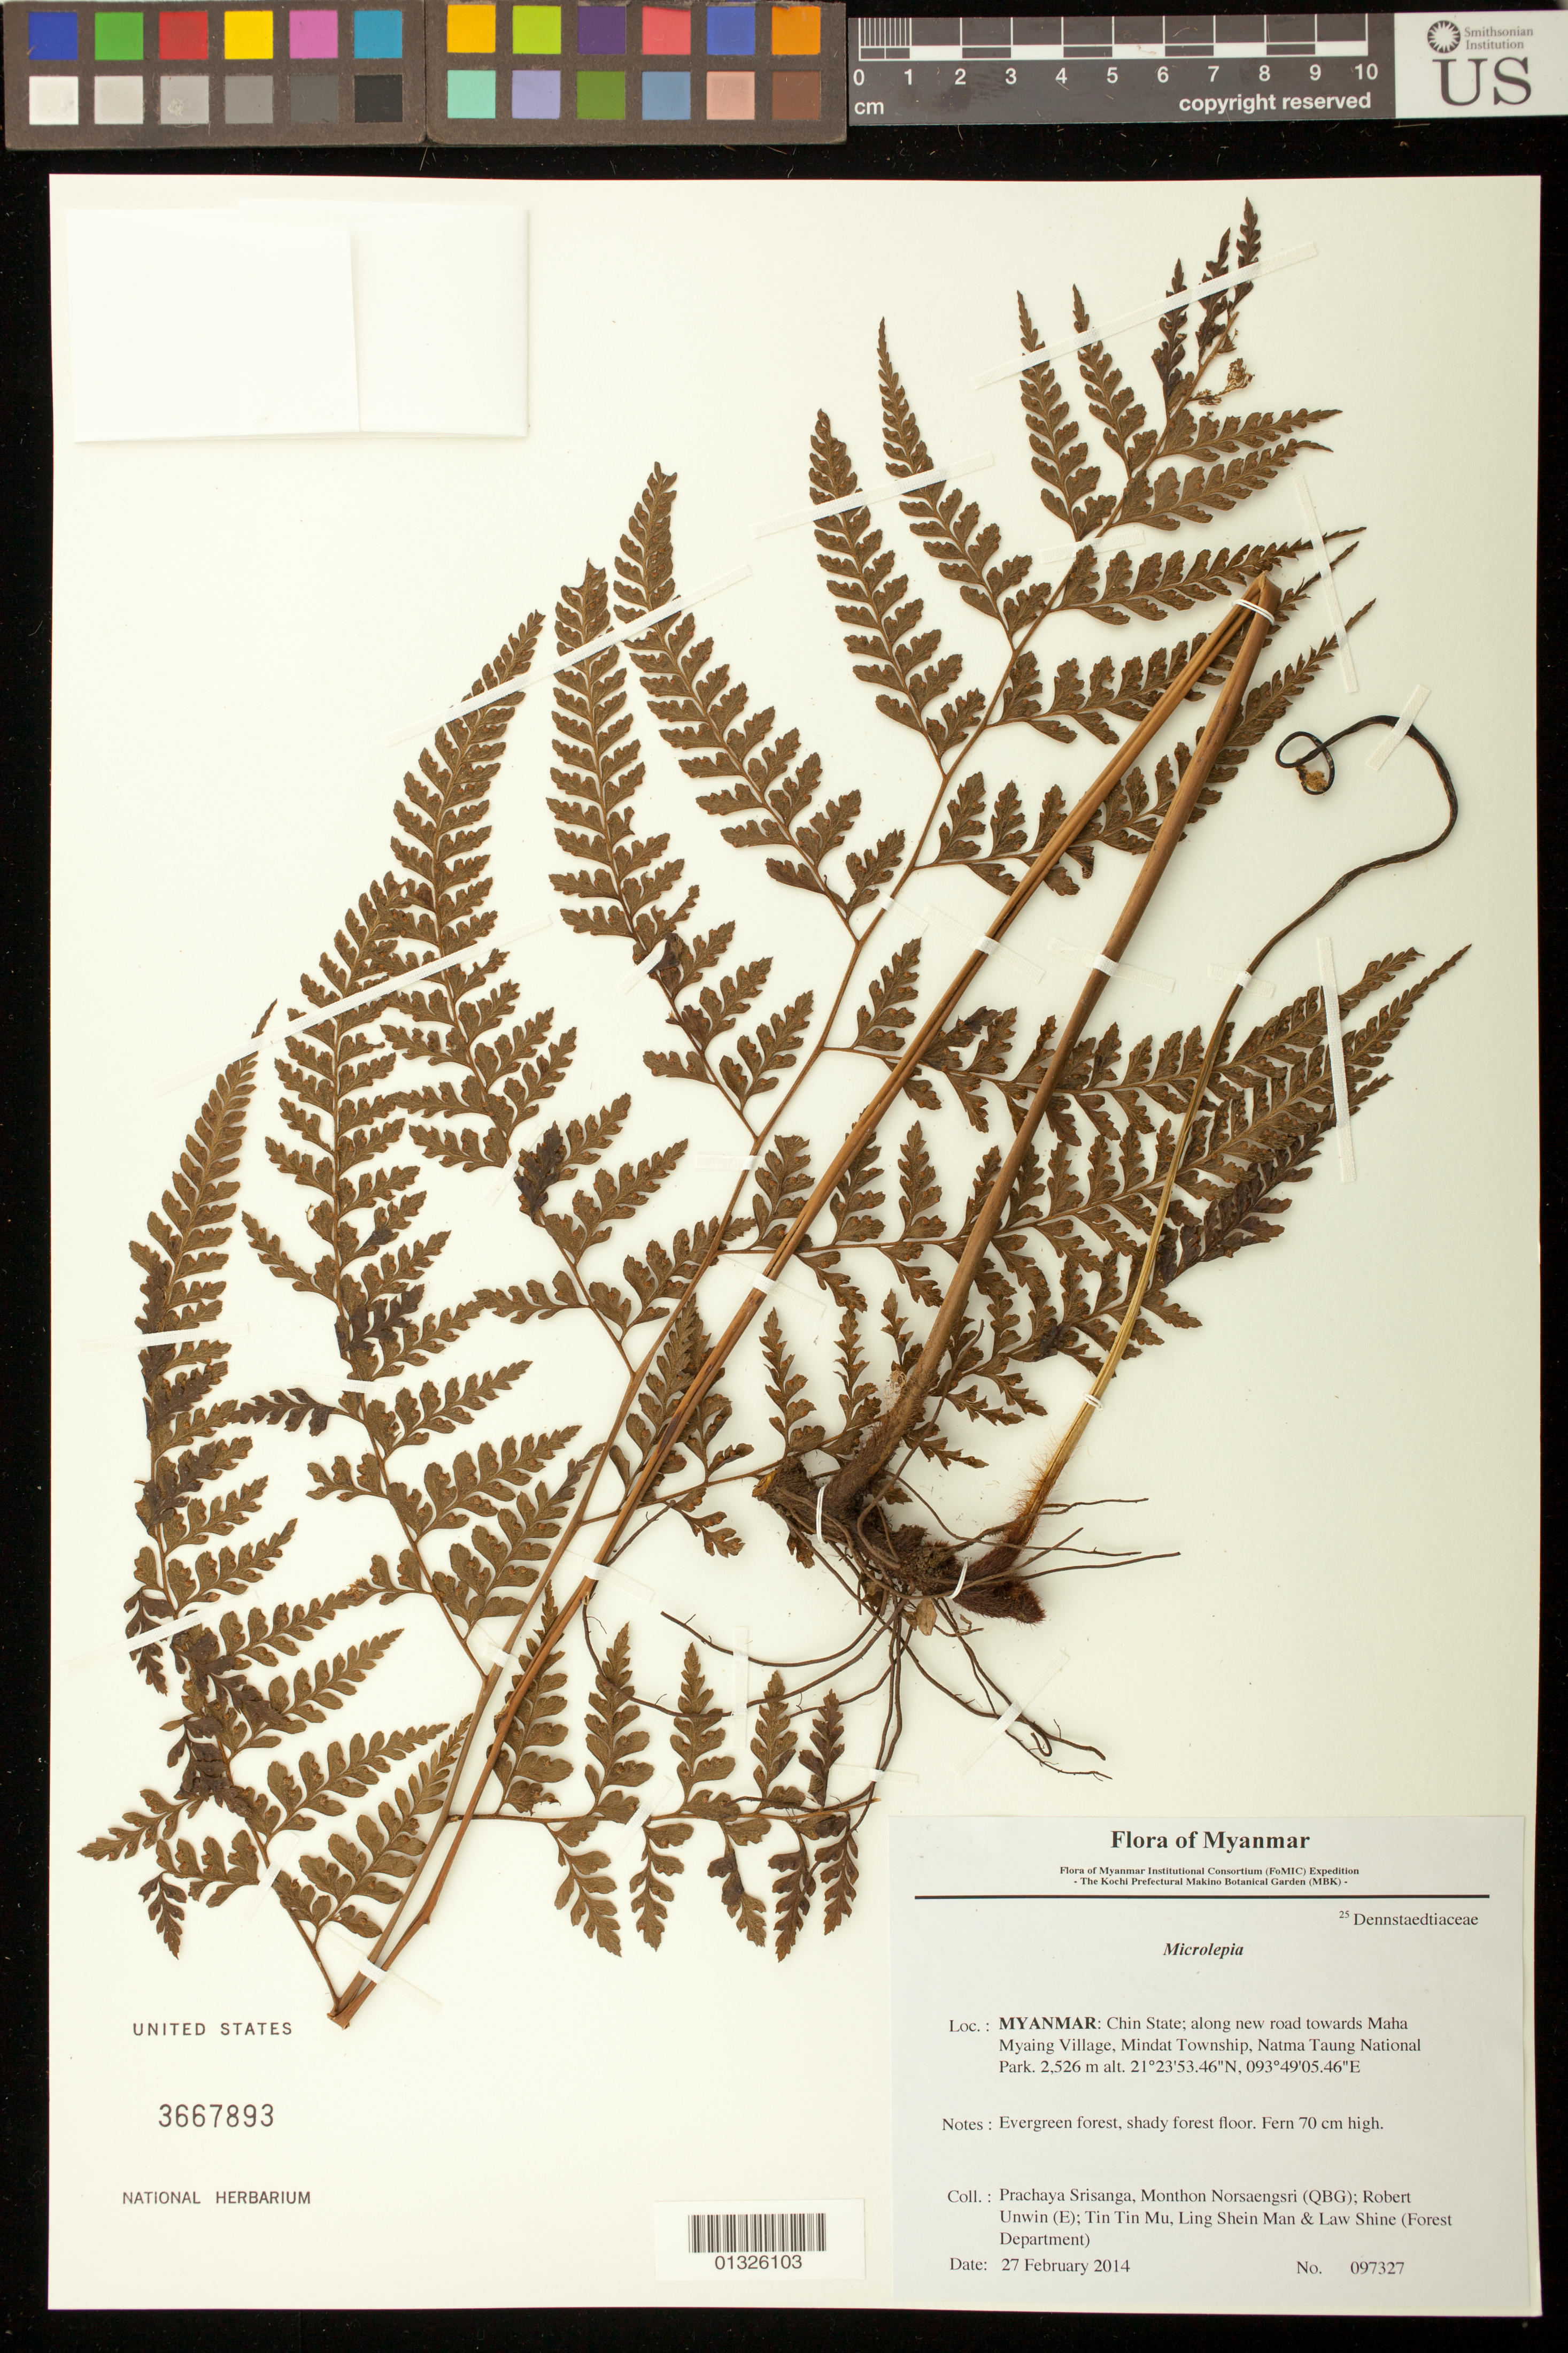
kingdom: Plantae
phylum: Tracheophyta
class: Polypodiopsida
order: Polypodiales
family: Dennstaedtiaceae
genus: Microlepia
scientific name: Microlepia sp.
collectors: P. Srisanga, M. Norsaengsri, R. Unwin, Tin Tin Mu, Ling Shein Man & L. Shine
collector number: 97327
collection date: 2014-02-27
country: Myanmar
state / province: Chin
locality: Along new road towards Maha Myaing Village, Mindat Township, Natma Taung National Park.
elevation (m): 2526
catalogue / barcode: US 3667893